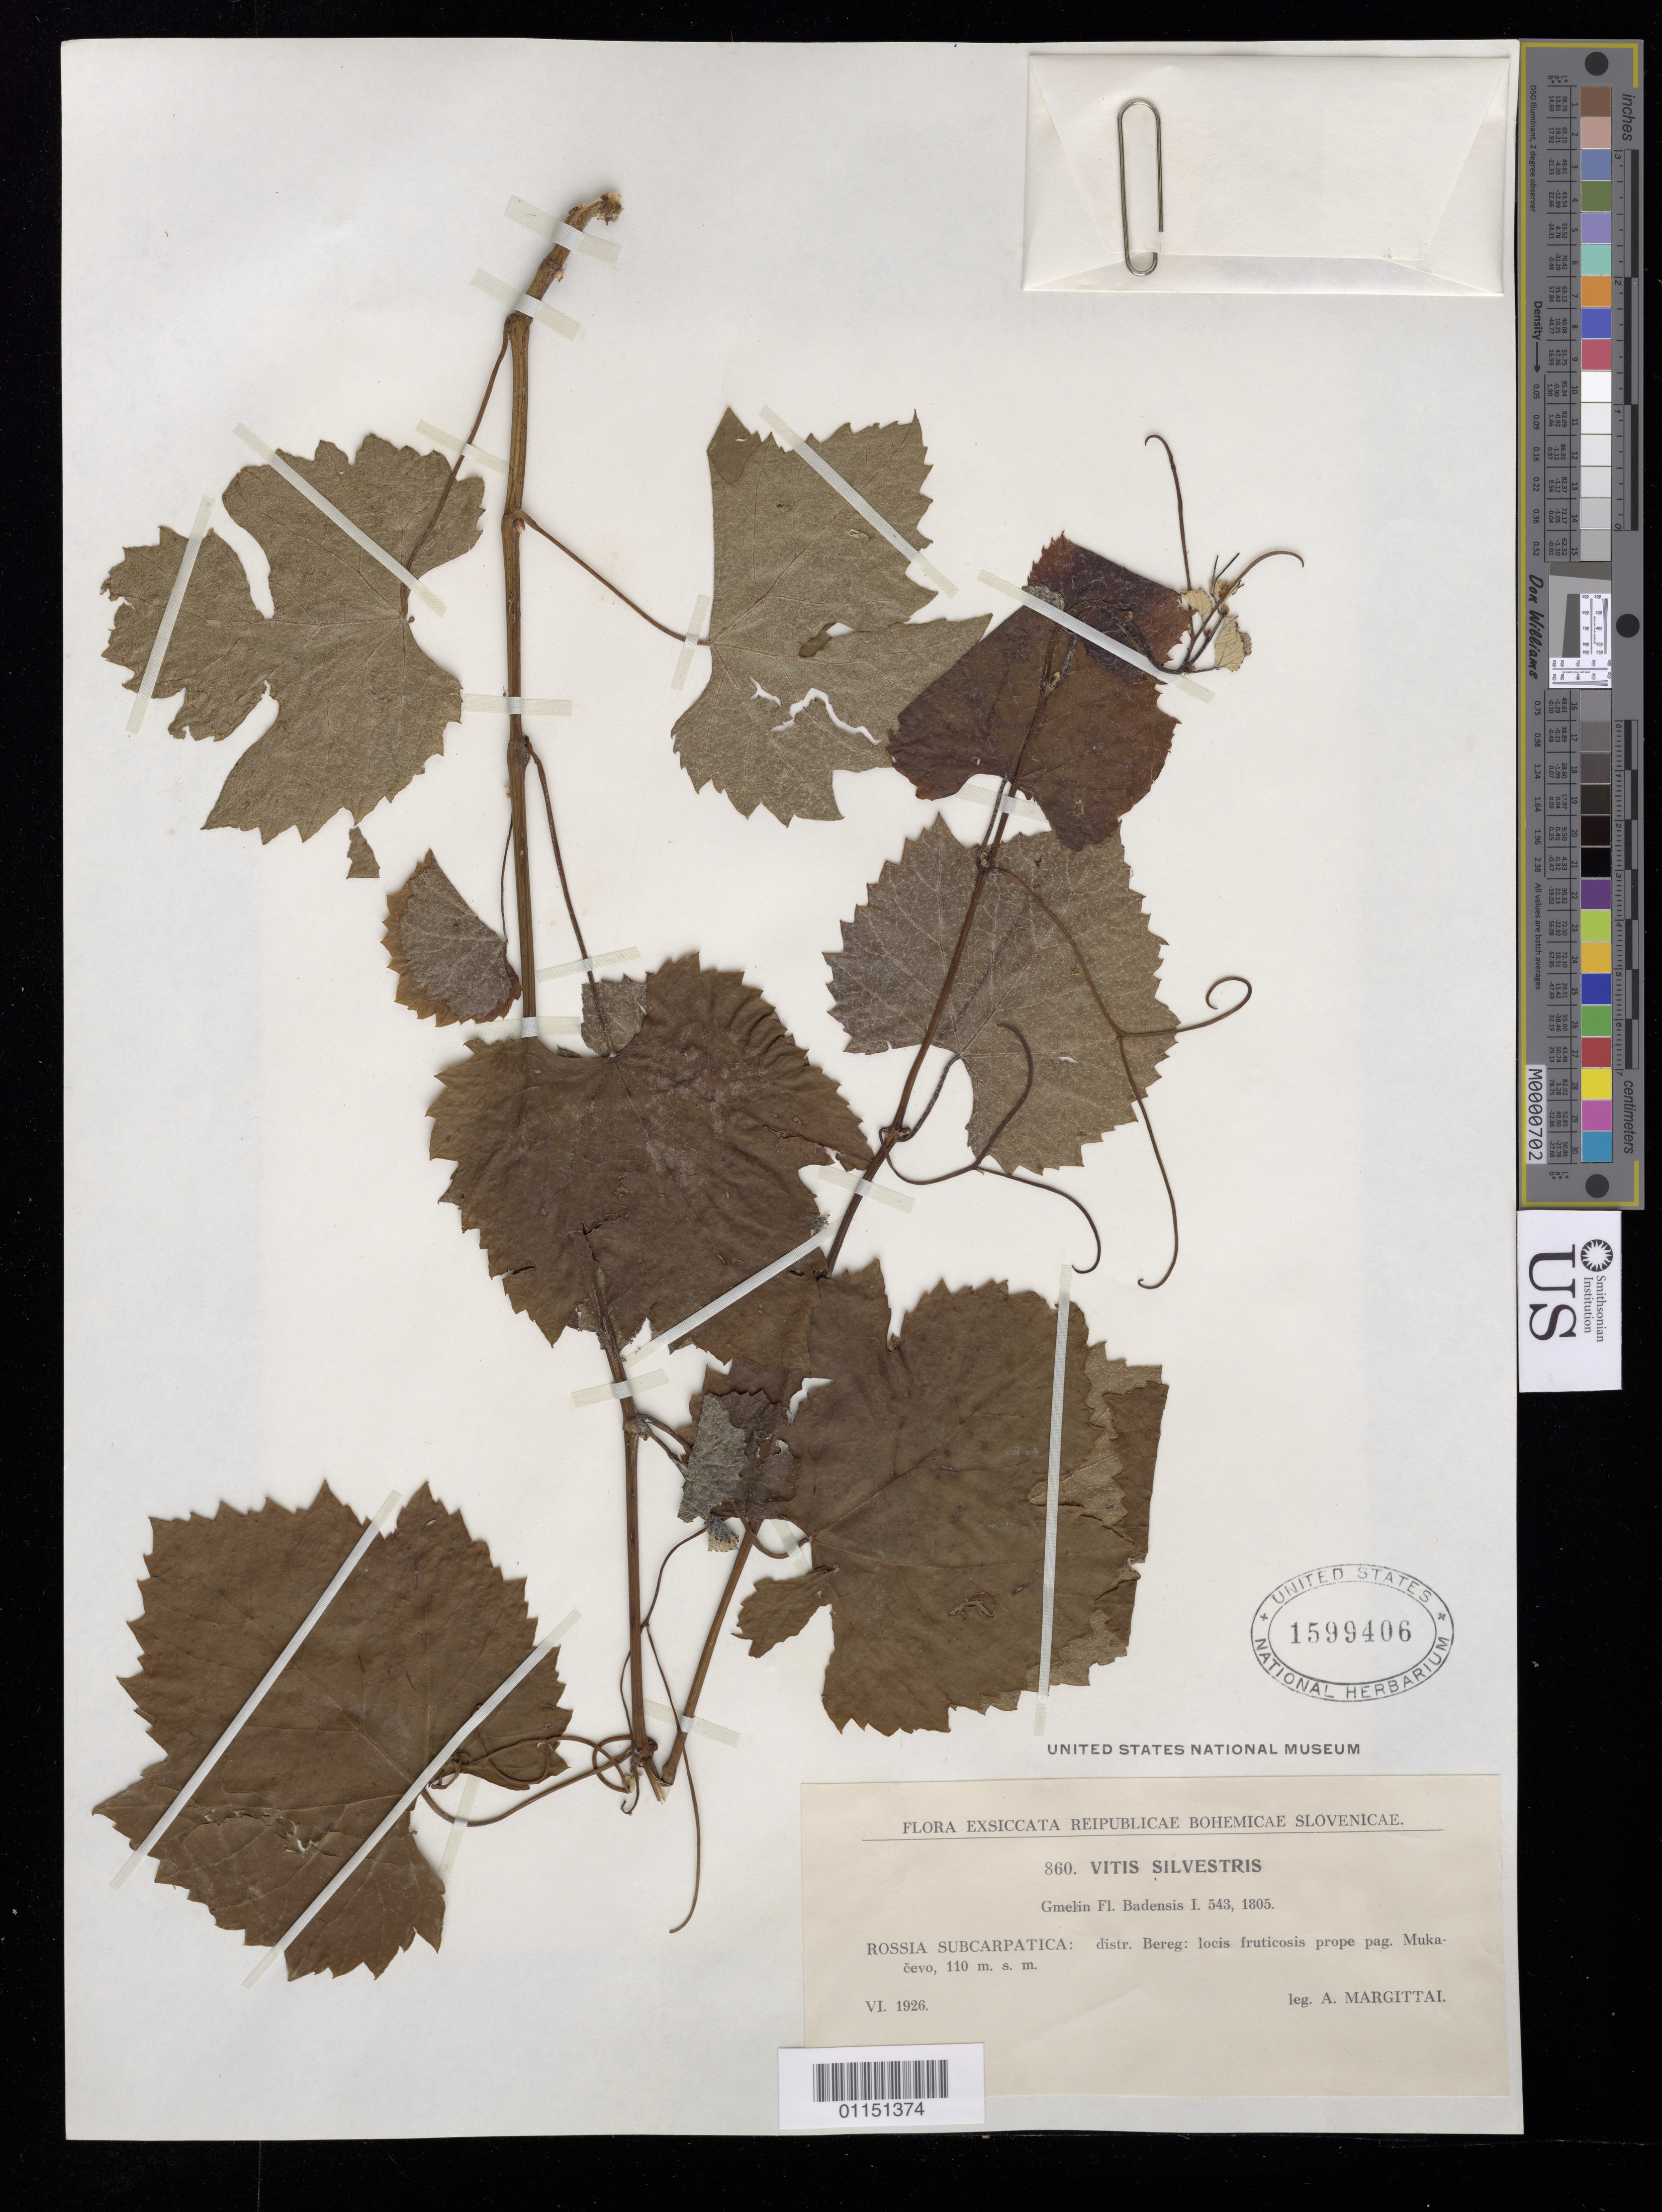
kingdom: Plantae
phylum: Tracheophyta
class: Magnoliopsida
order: Vitales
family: Vitaceae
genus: Vitis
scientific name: Vitis silvestrii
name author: Pamp.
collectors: A. Margittai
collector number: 860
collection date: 1926-06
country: Russian Federation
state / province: Arkhangelsk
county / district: Bereg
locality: Prope pag. Mukacevo.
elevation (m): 110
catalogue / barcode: US 1599406